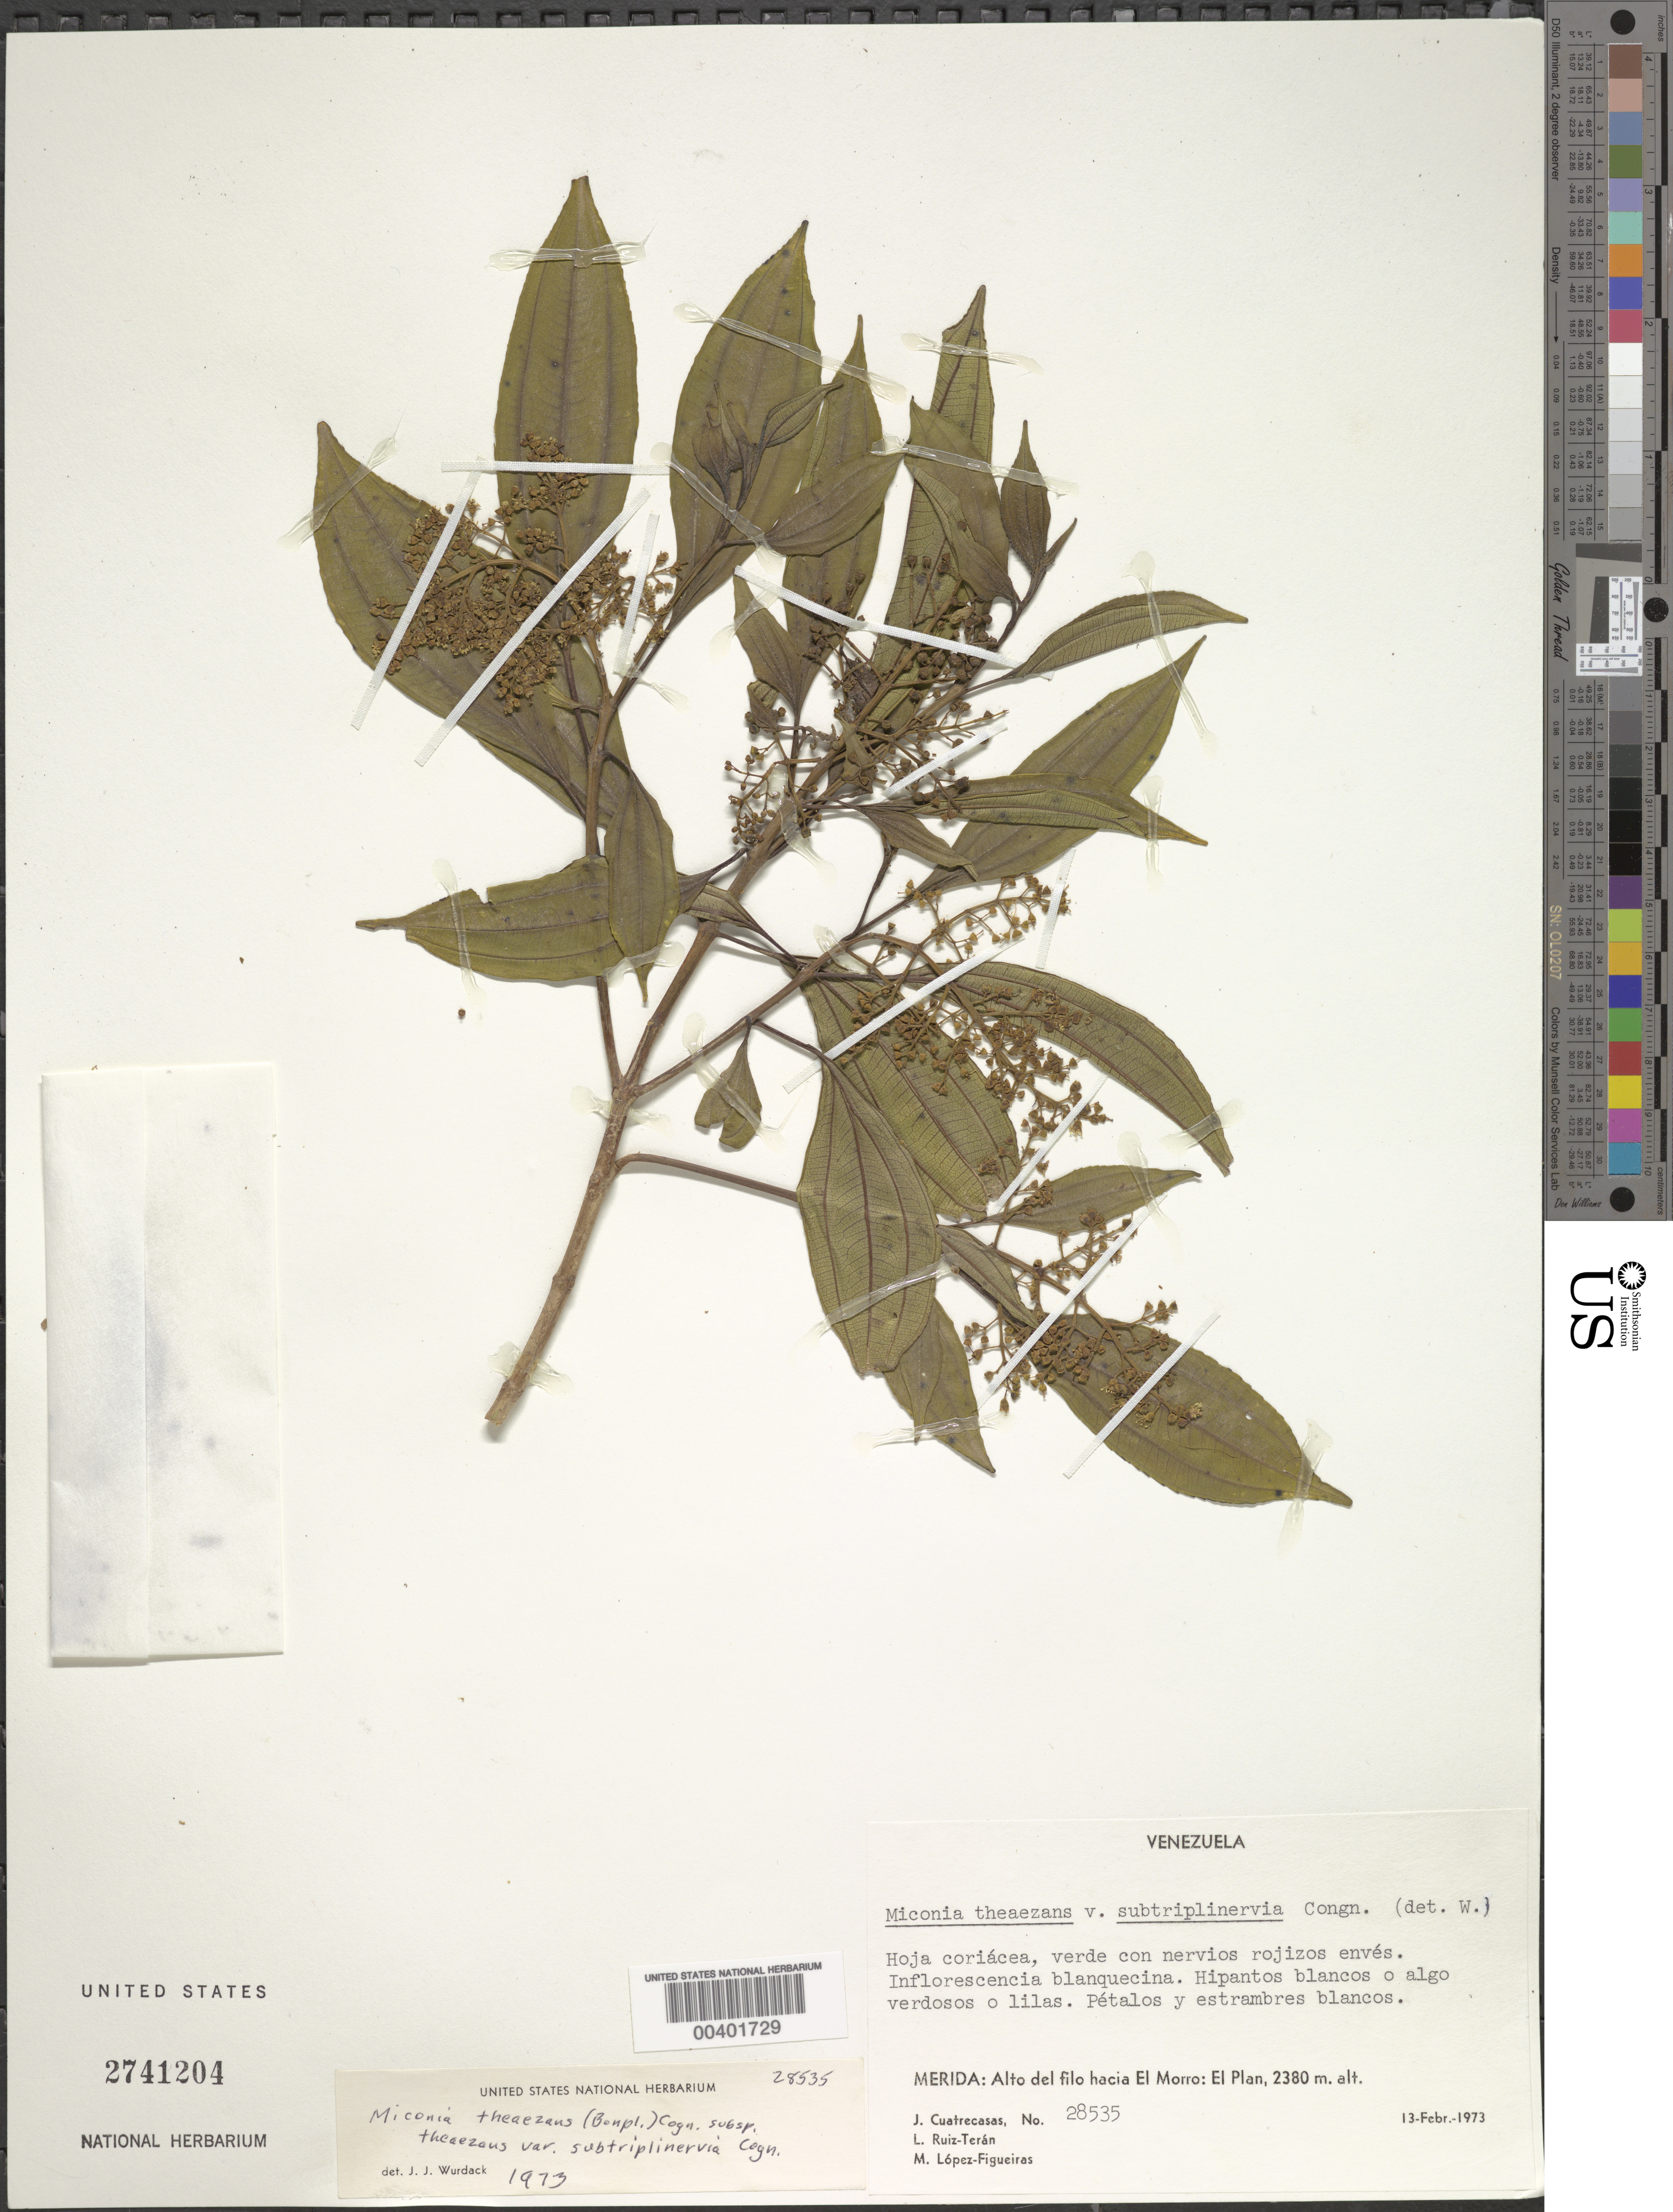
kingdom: Plantae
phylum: Tracheophyta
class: Magnoliopsida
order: Myrtales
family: Melastomataceae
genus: Miconia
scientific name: Miconia theaezans var. subtriplinervia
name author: (Bonpl.) Cogn.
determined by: Wurdack, John J., (US), US (UNITED STATES)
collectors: J. Cuatrecasas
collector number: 28535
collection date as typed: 13 Feb 1973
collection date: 1973-02-13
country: Venezuela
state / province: Mérida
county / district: Libertador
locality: Alto del filo hacia El Morro: El Plan. Morro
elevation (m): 2380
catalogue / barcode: US 2741204